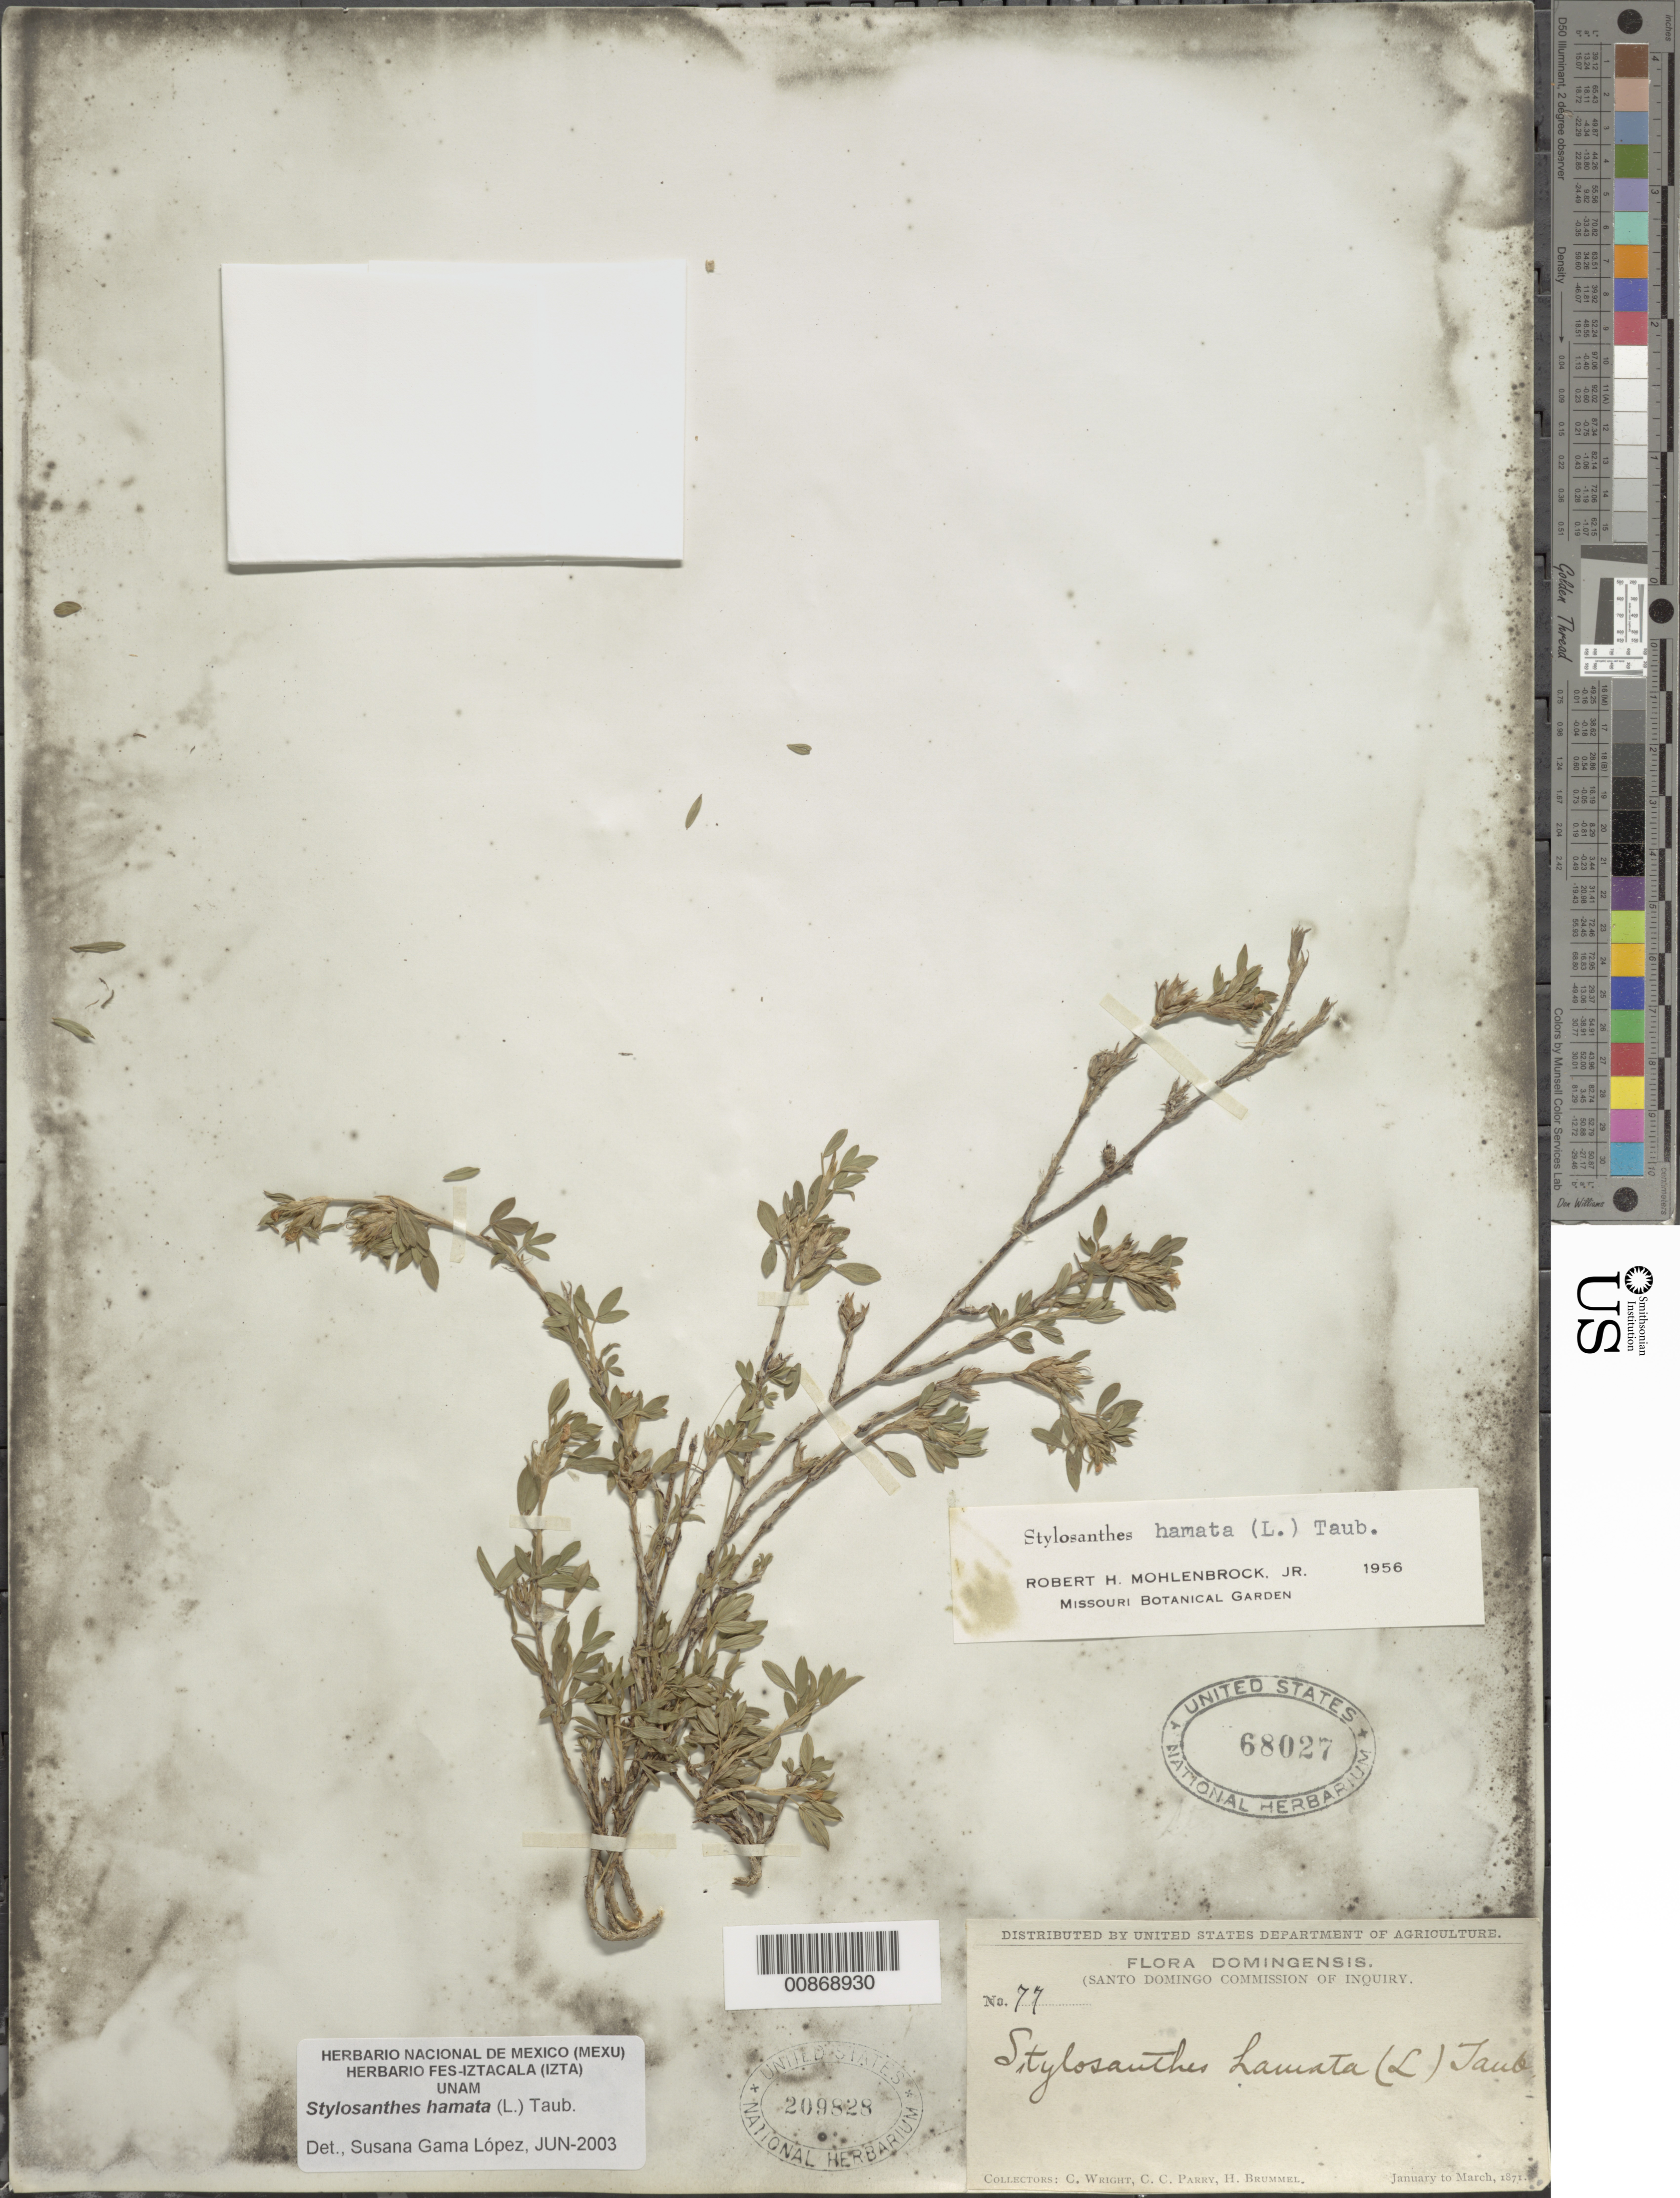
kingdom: Plantae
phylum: Tracheophyta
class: Magnoliopsida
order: Fabales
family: Fabaceae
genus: Stylosanthes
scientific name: Stylosanthes hamata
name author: (L.) Taub.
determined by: Gama López, S.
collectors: C. Wright, C. C. Parry & H. Brummel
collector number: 77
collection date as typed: Jan 1871 to -- Mar 1871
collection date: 1871-01/1871-03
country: Dominican Republic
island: Hispaniola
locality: Dominican Republic.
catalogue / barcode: US 68027